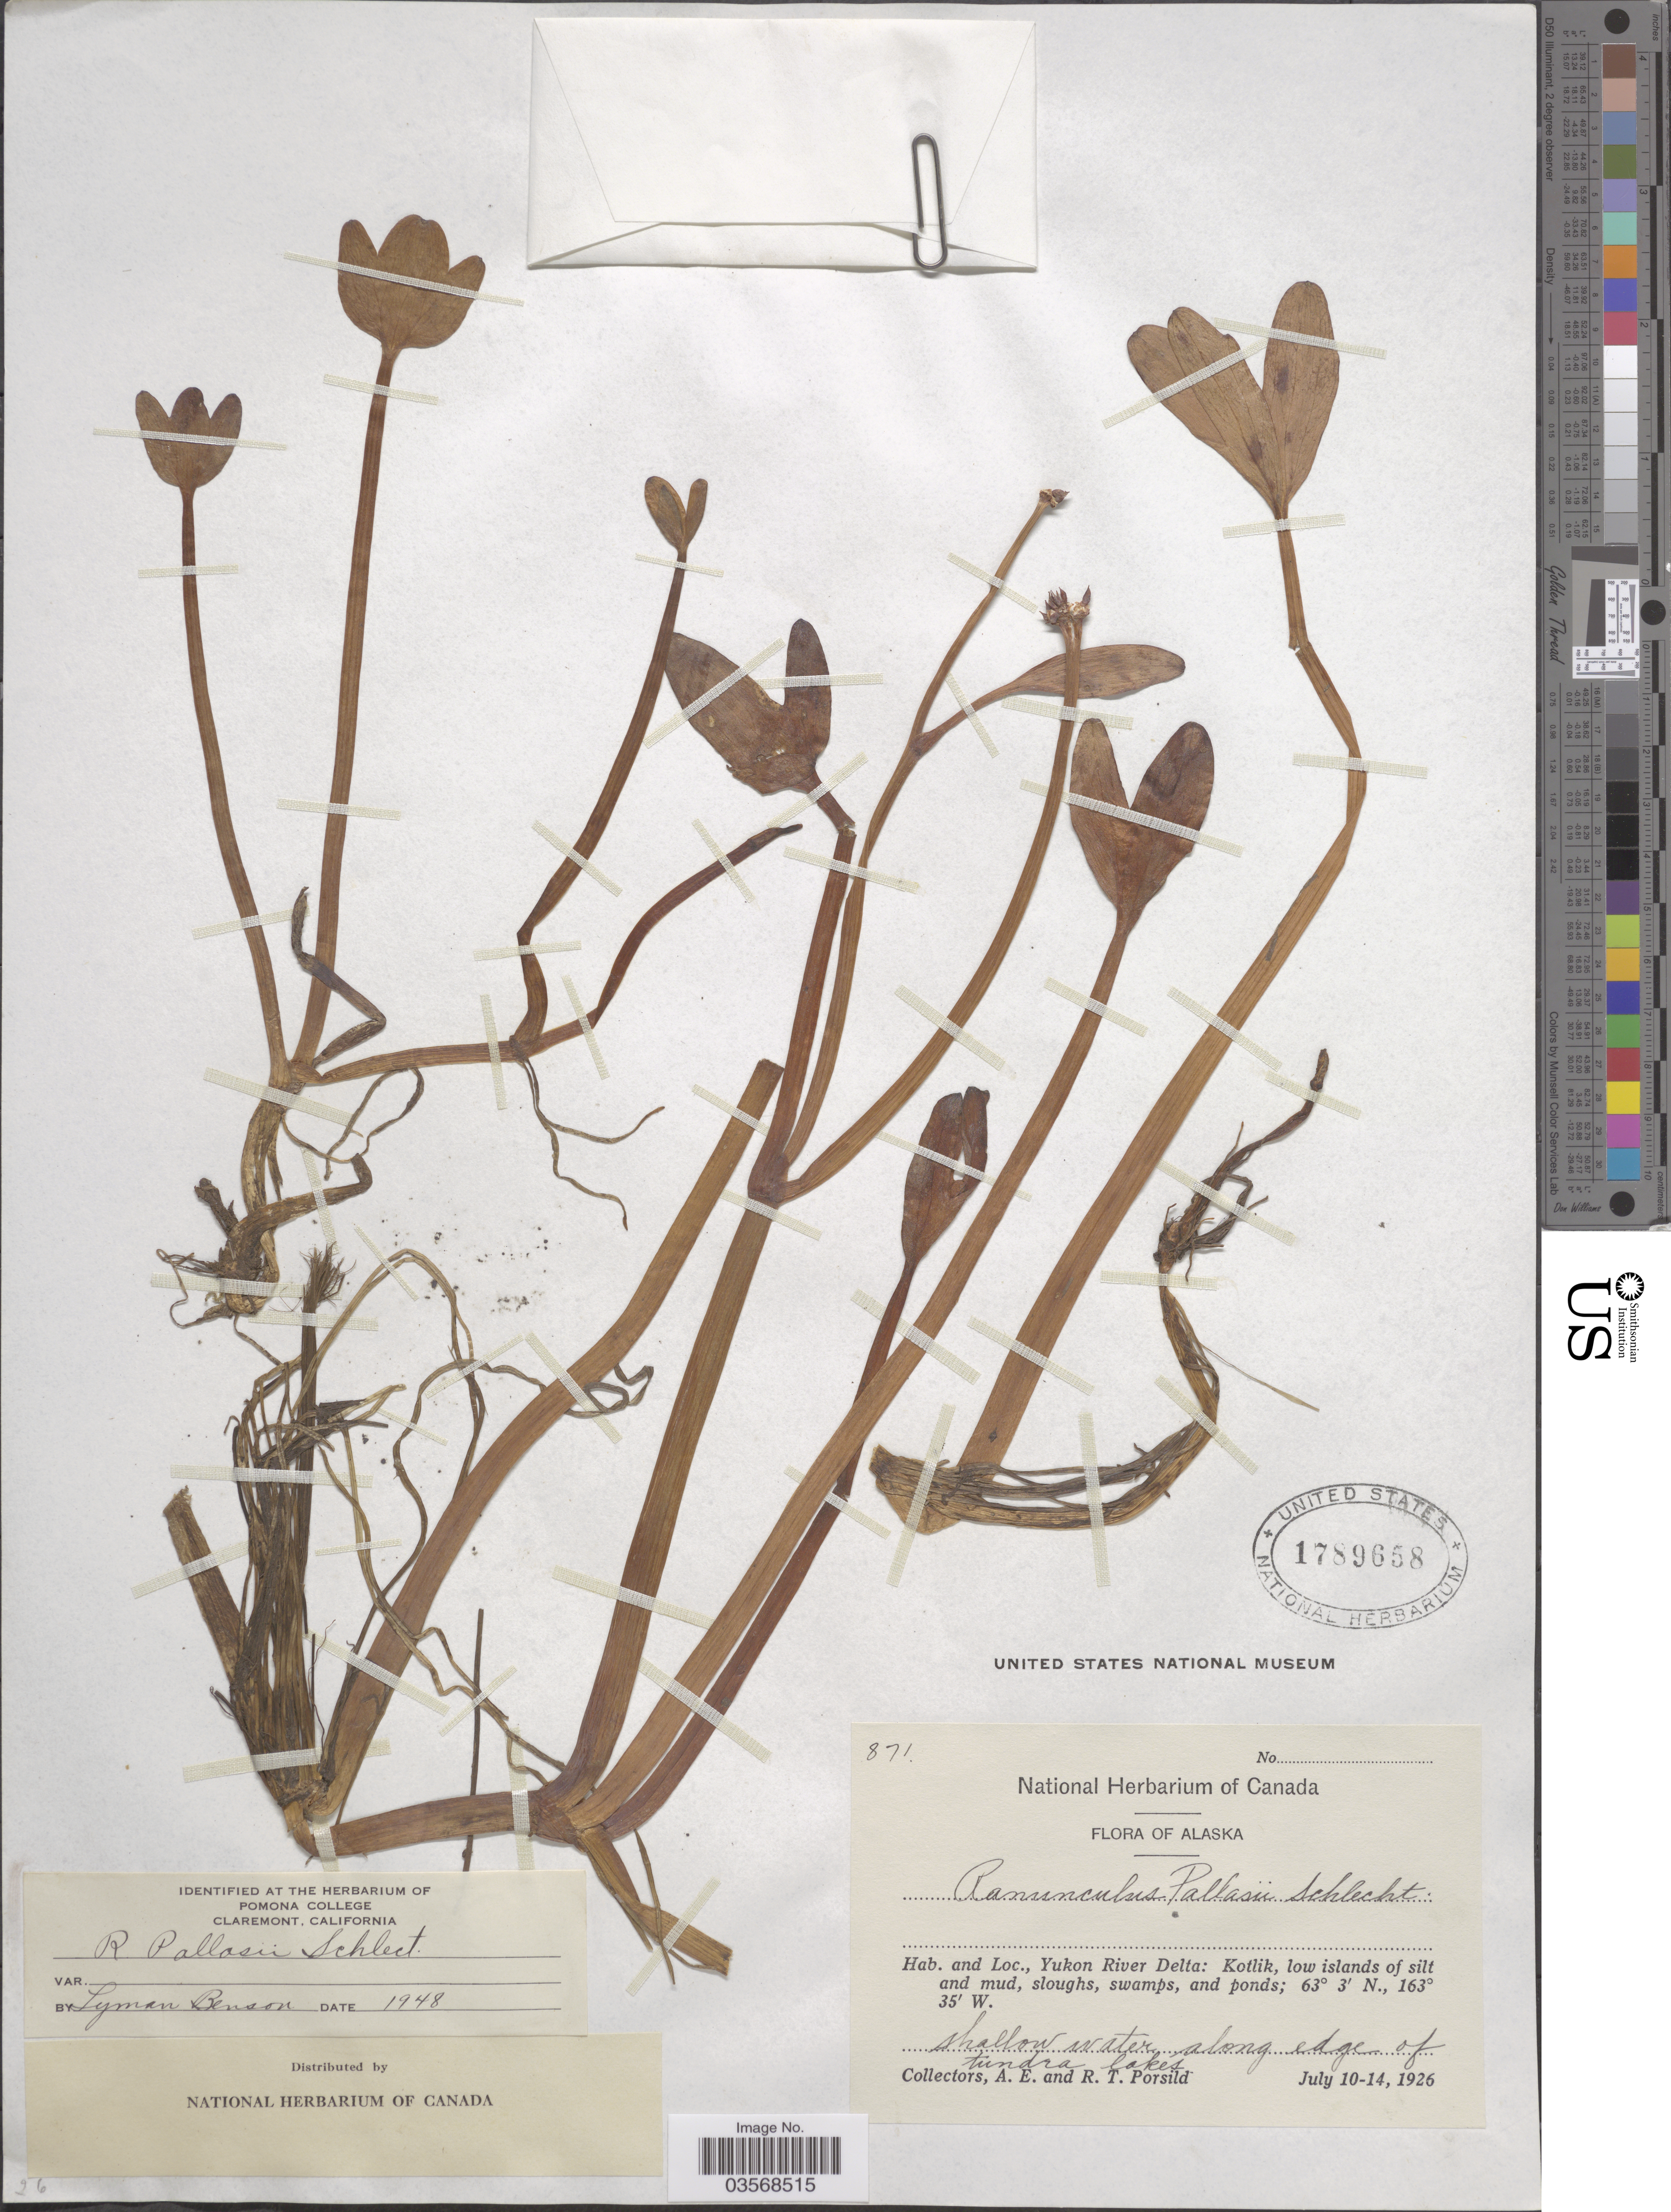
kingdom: Plantae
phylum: Tracheophyta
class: Magnoliopsida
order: Ranunculales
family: Ranunculaceae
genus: Ranunculus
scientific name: Ranunculus pallasii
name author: Schltdl.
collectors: A. E. Porsild & R. T. Porsild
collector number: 871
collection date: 1926-07-10/1926-07-14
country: United States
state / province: Alaska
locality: Yukon River Delta: Kotlik.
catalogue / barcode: US 1789658